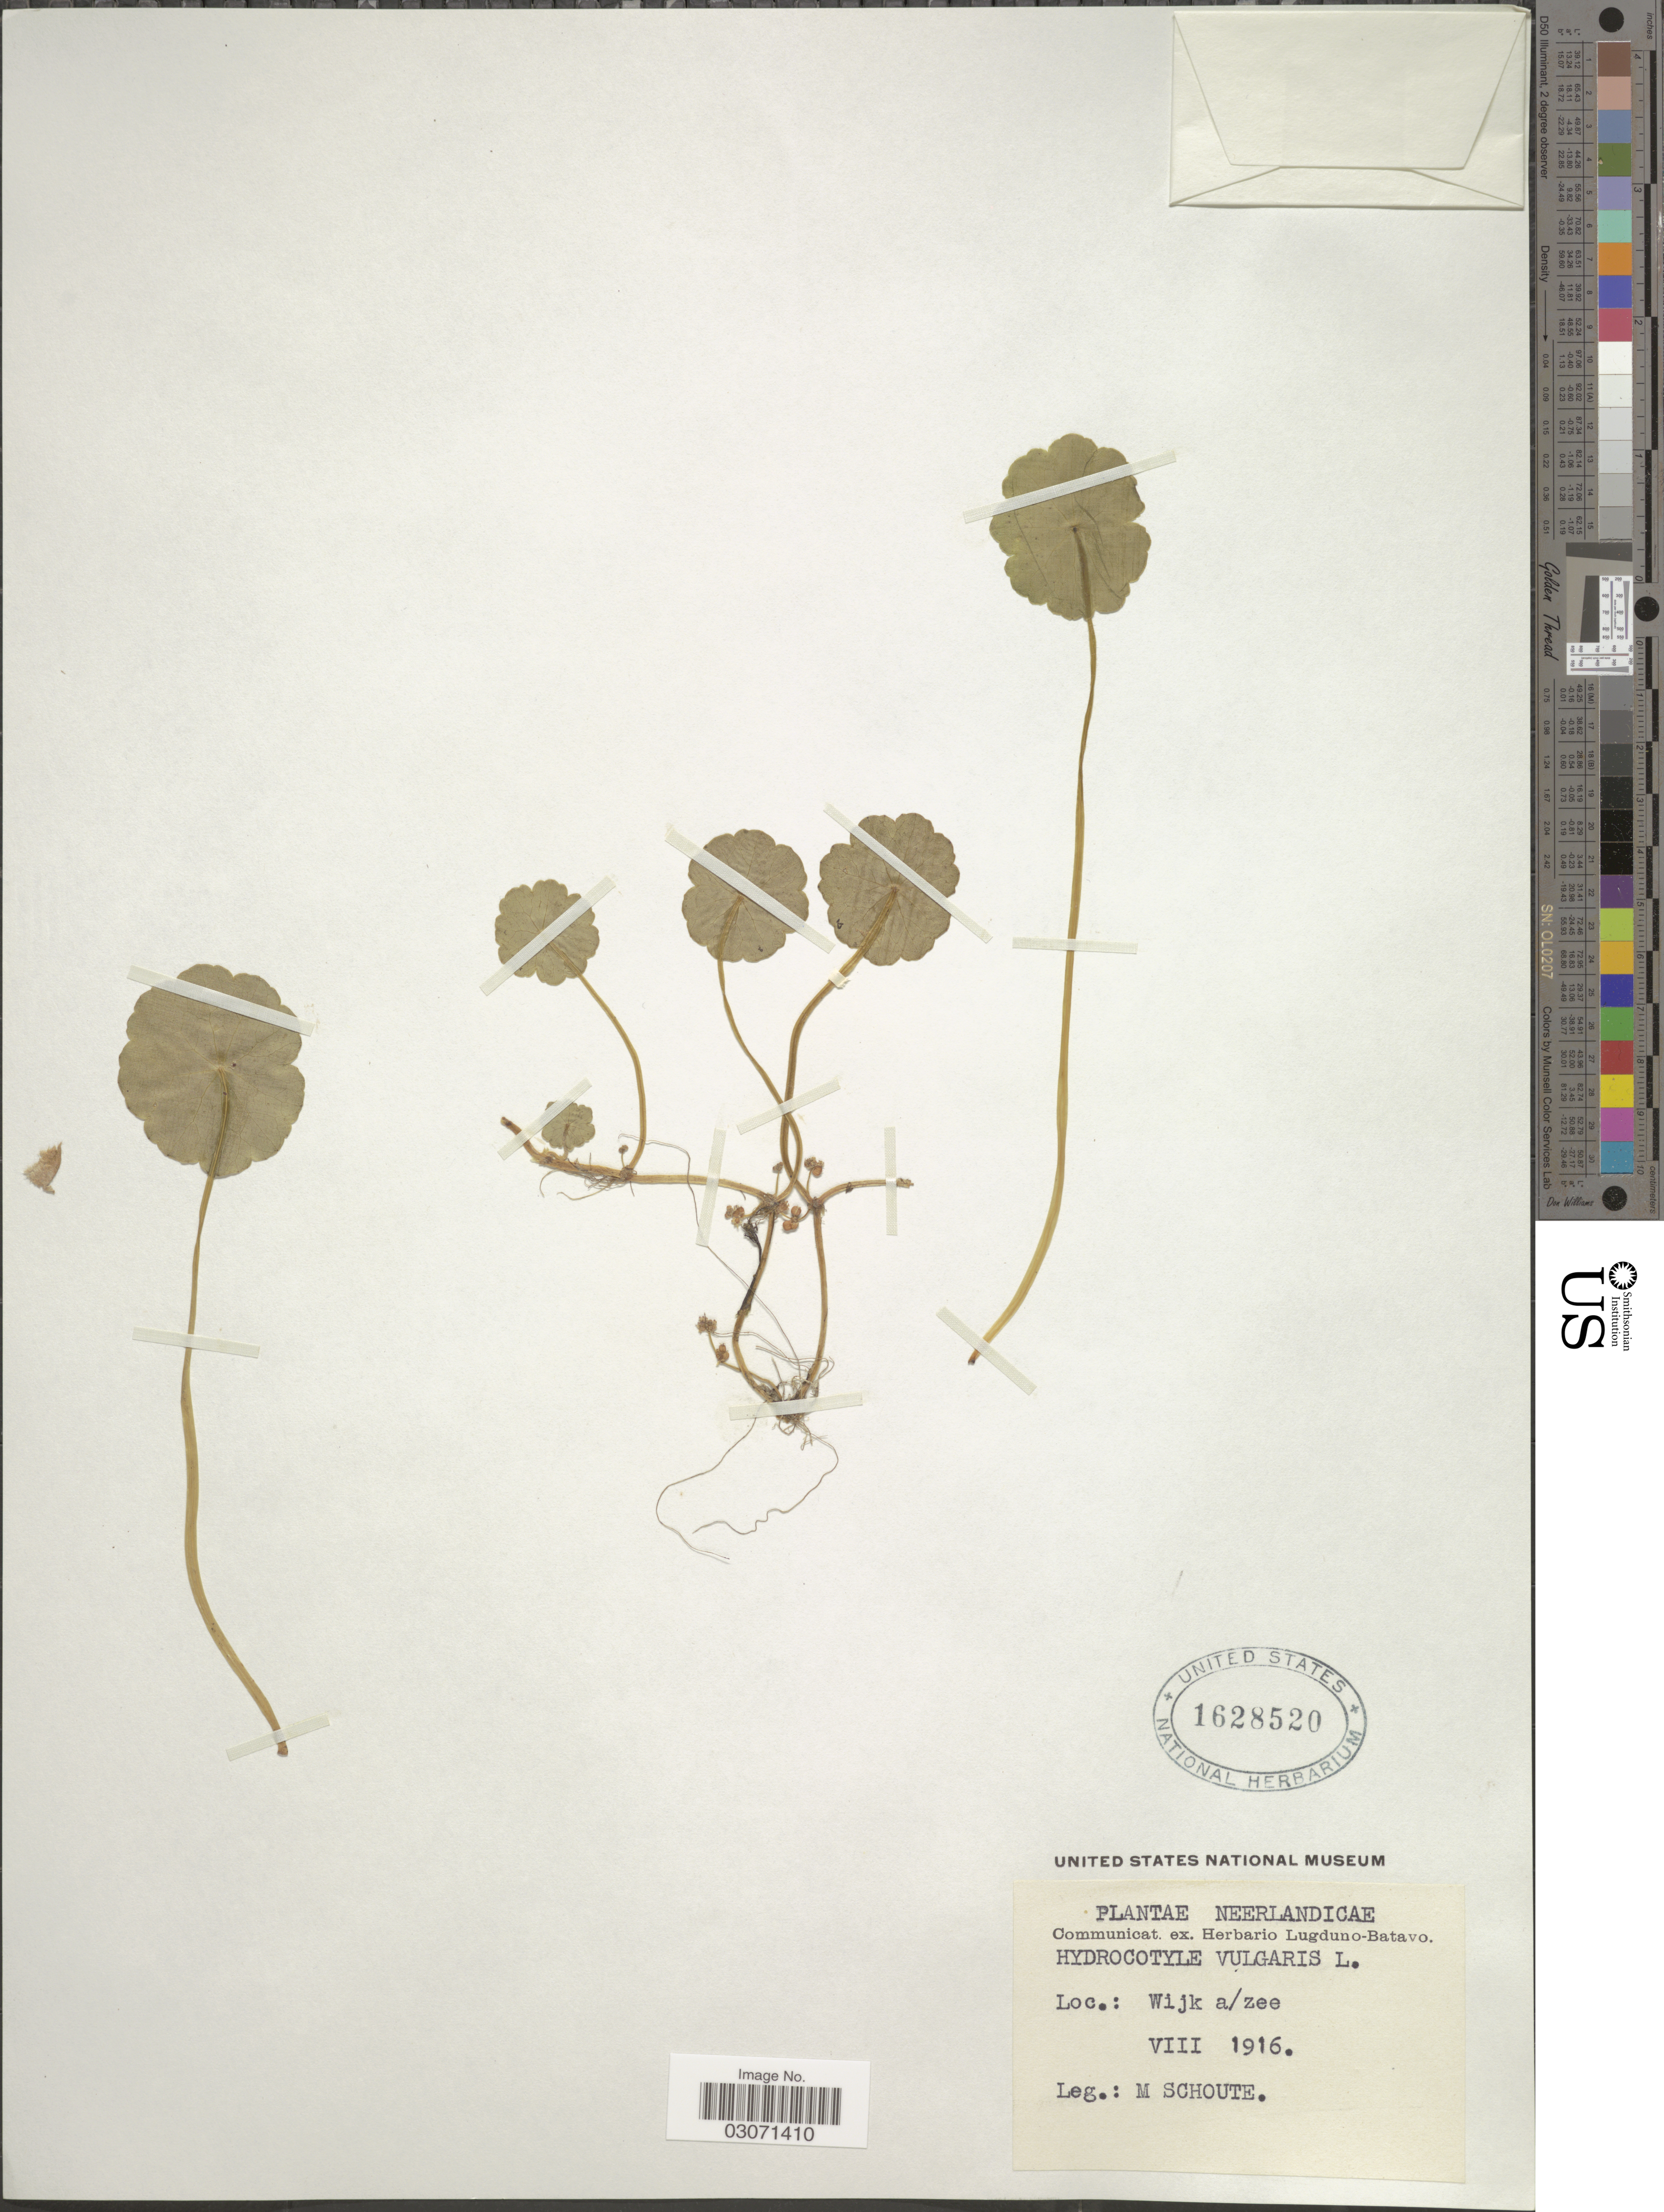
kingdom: Plantae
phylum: Tracheophyta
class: Magnoliopsida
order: Apiales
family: Araliaceae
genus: Hydrocotyle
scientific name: Hydrocotyle vulgaris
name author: L.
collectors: M. Schoute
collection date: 1916-08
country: Netherlands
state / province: Noord Holland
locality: Wijk a/ zee.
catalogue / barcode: US 1628520